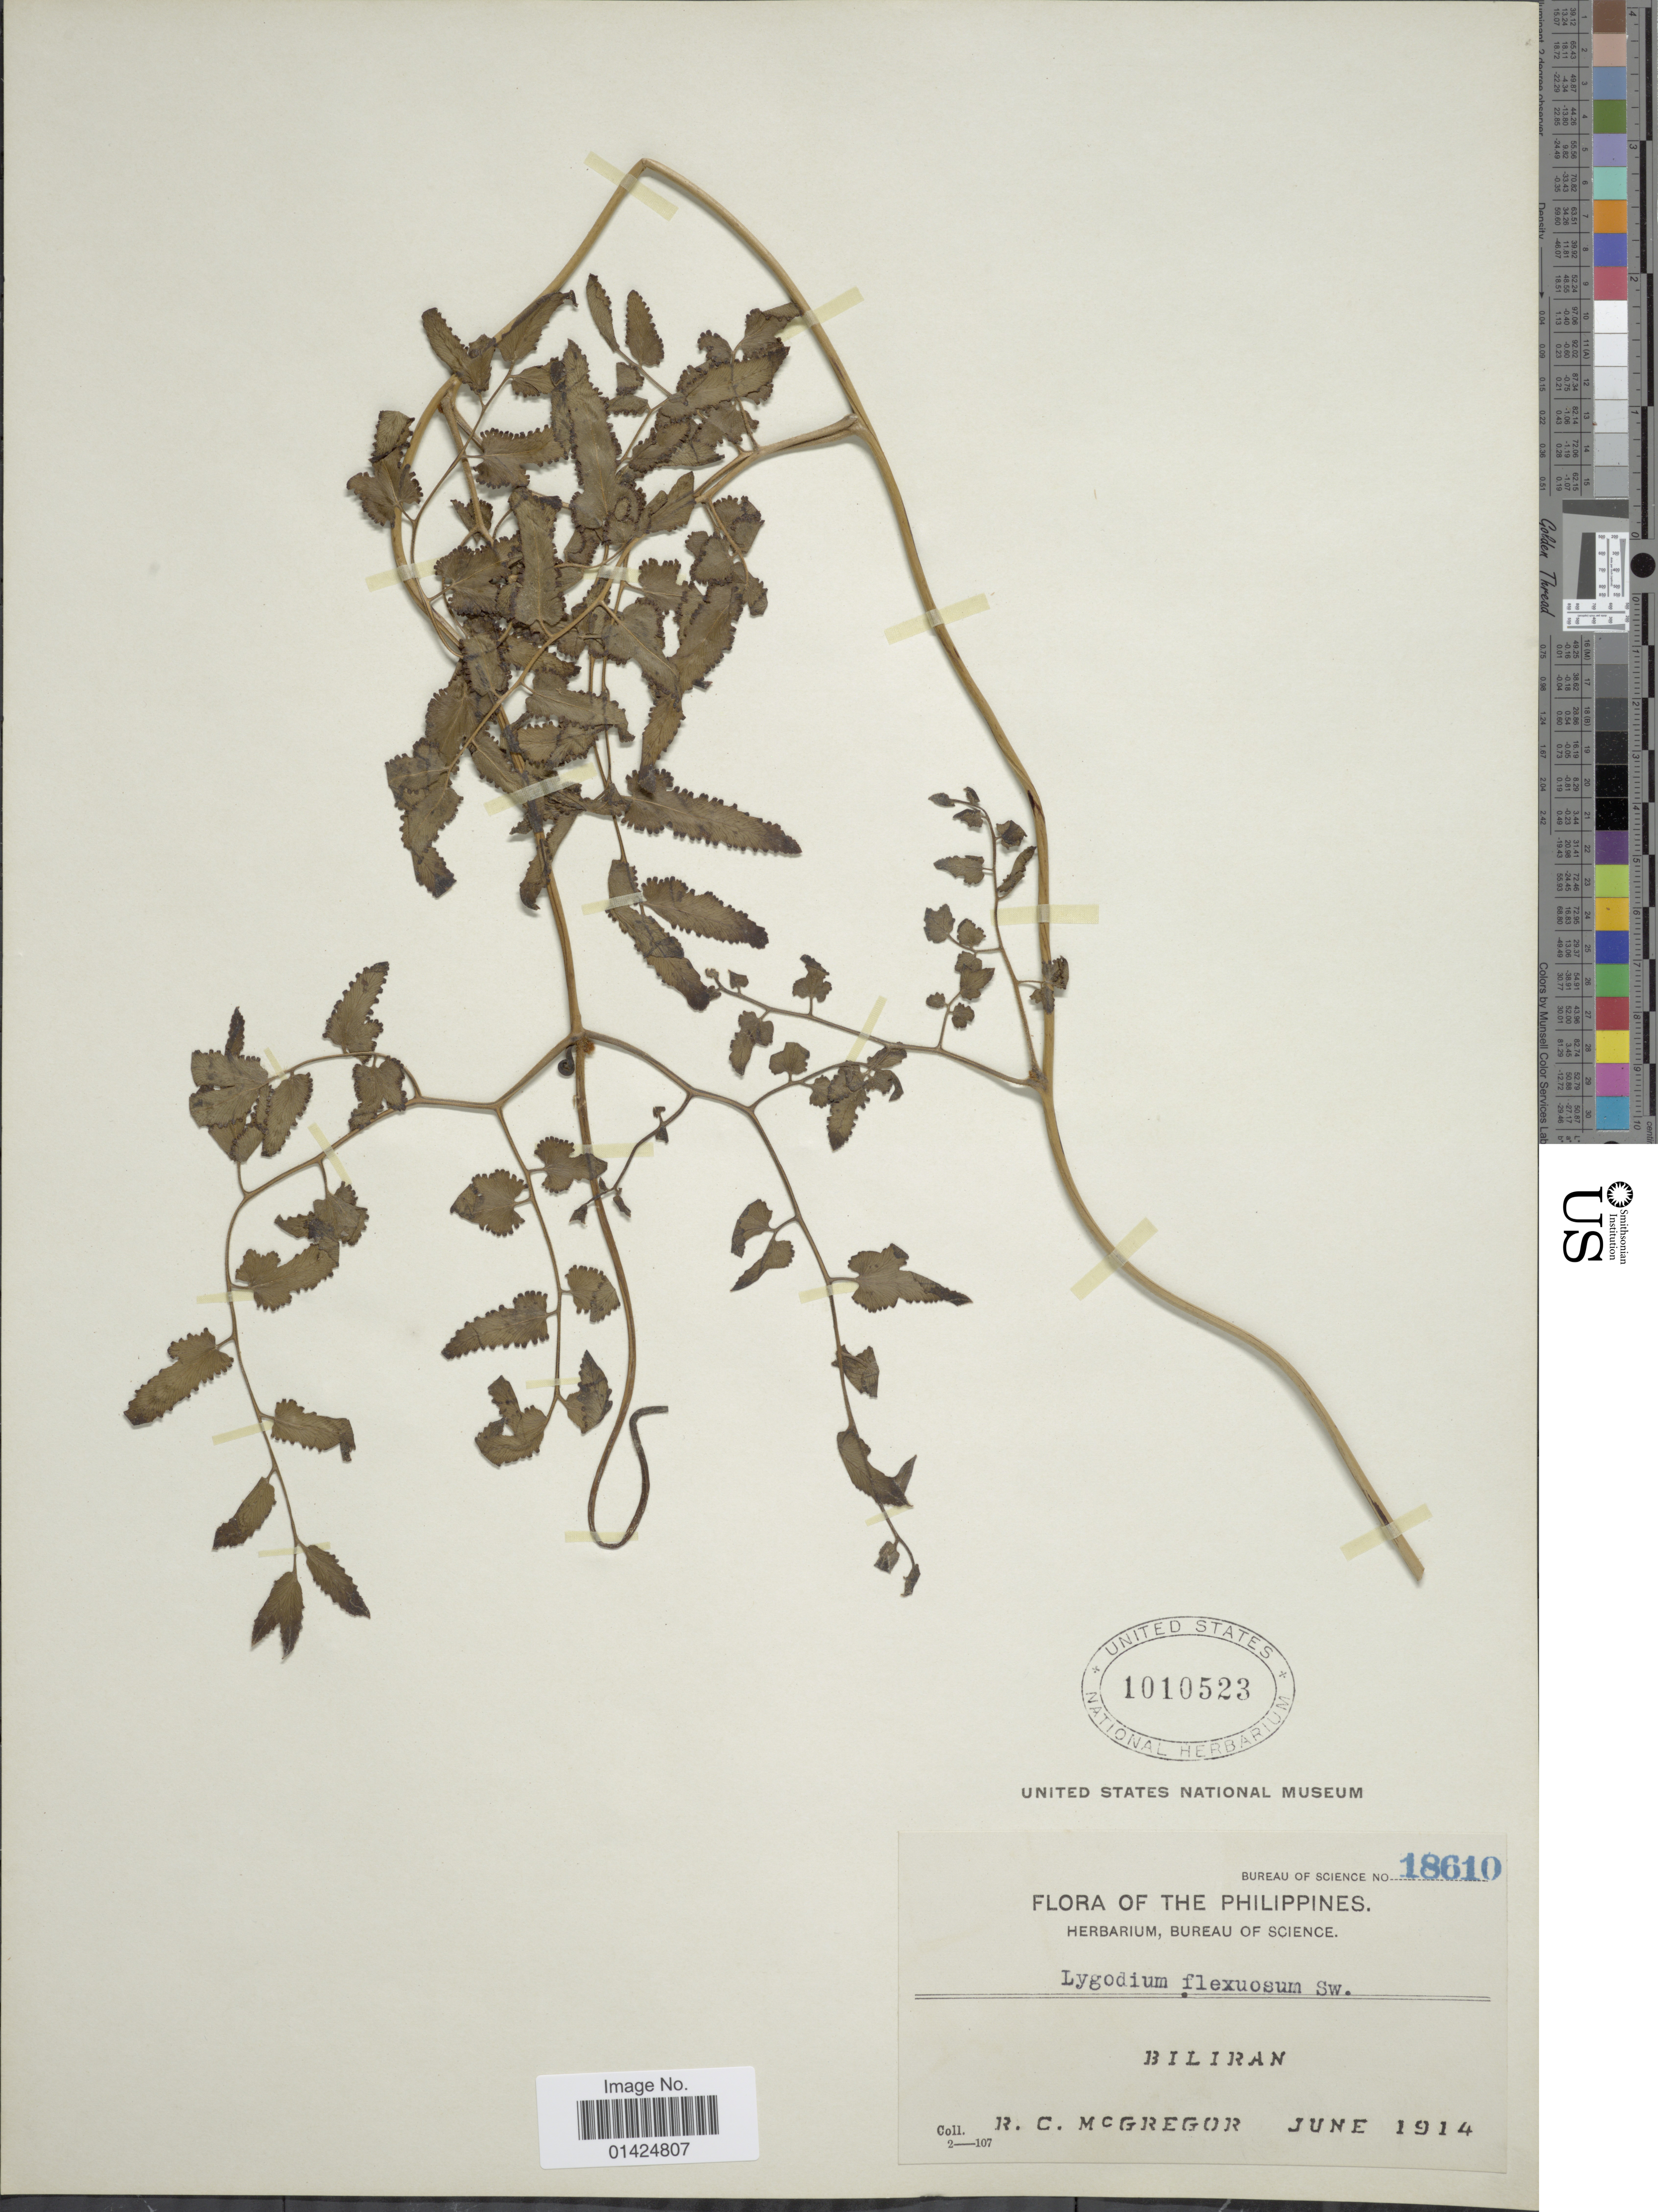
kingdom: Plantae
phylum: Tracheophyta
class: Polypodiopsida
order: Schizaeales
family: Lygodiaceae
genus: Lygodium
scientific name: Lygodium flexuosum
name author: Sw.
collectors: R. C. McGregor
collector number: Bureau of Science 18610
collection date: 1914-06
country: Philippines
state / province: Eastern Visayas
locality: Biliran.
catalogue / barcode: US 1010523